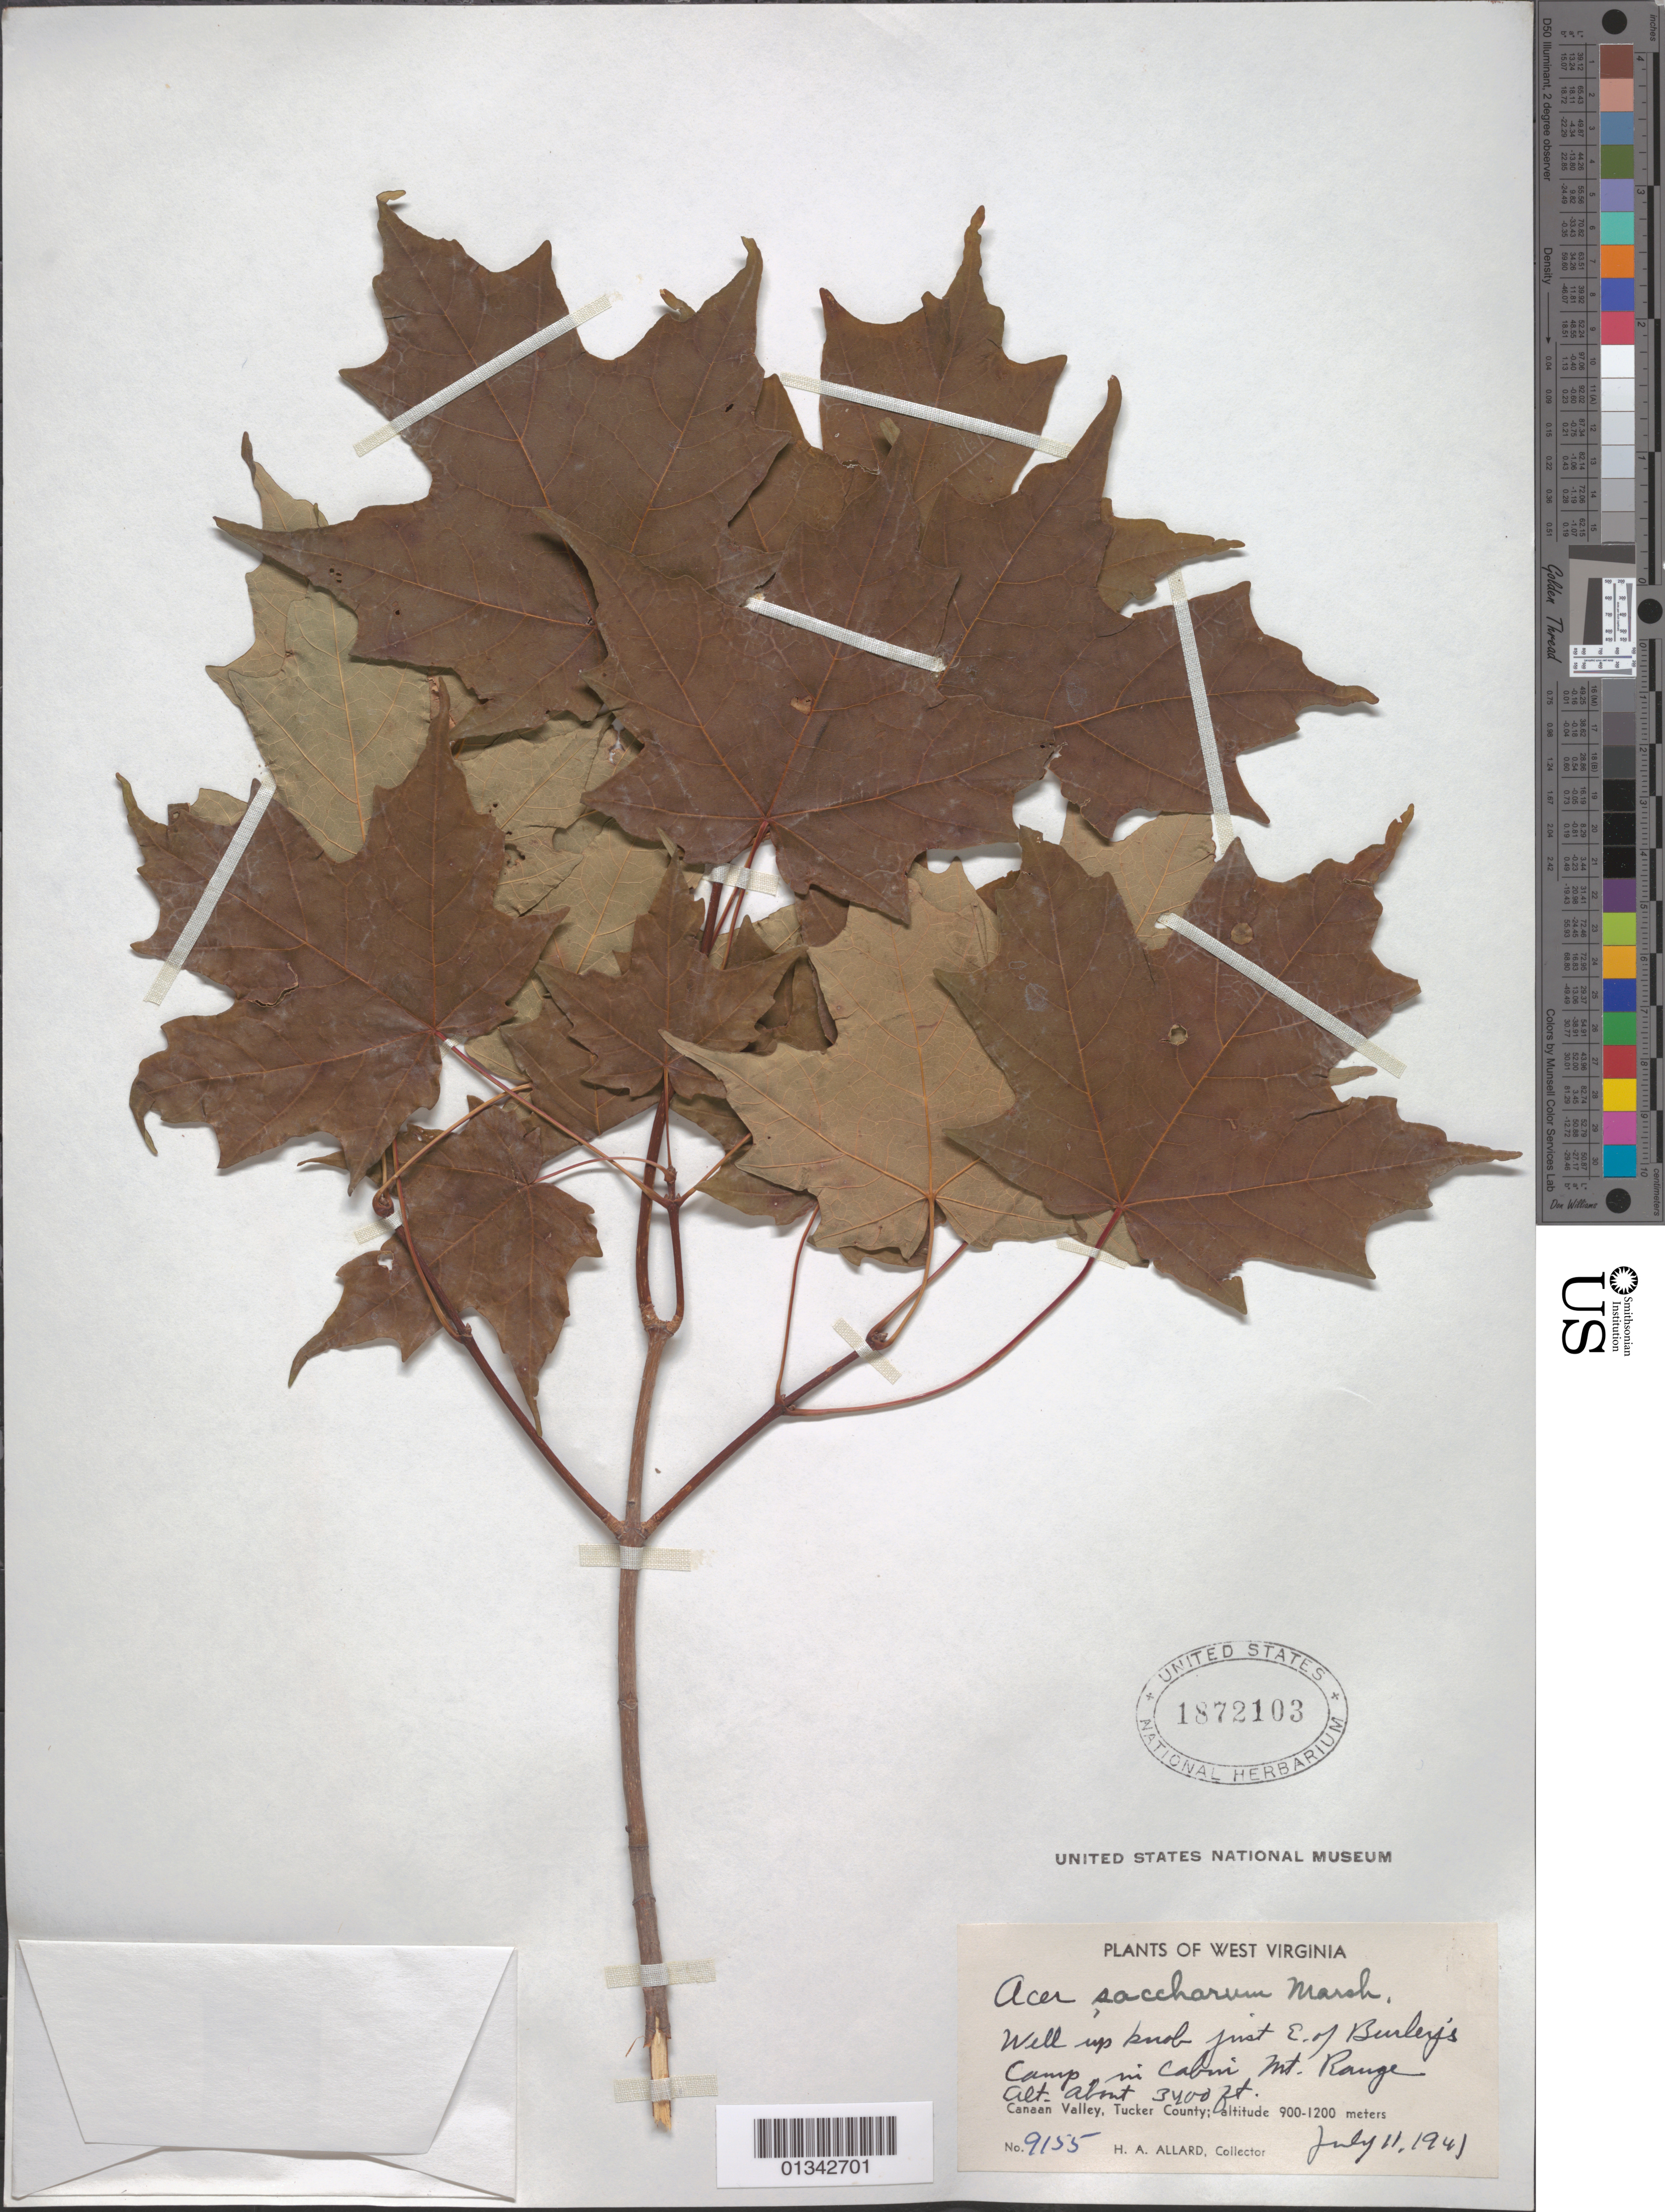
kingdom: Plantae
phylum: Tracheophyta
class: Magnoliopsida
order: Sapindales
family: Sapindaceae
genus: Acer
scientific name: Acer saccharum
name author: Marshall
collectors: H. A. Allard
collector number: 9155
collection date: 1941-07-11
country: United States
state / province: West Virginia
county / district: Tucker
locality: Canaan Valley, E. of Burley's Camp in Cabin Mt. Range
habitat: Well up knob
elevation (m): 1036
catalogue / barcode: US 1872103